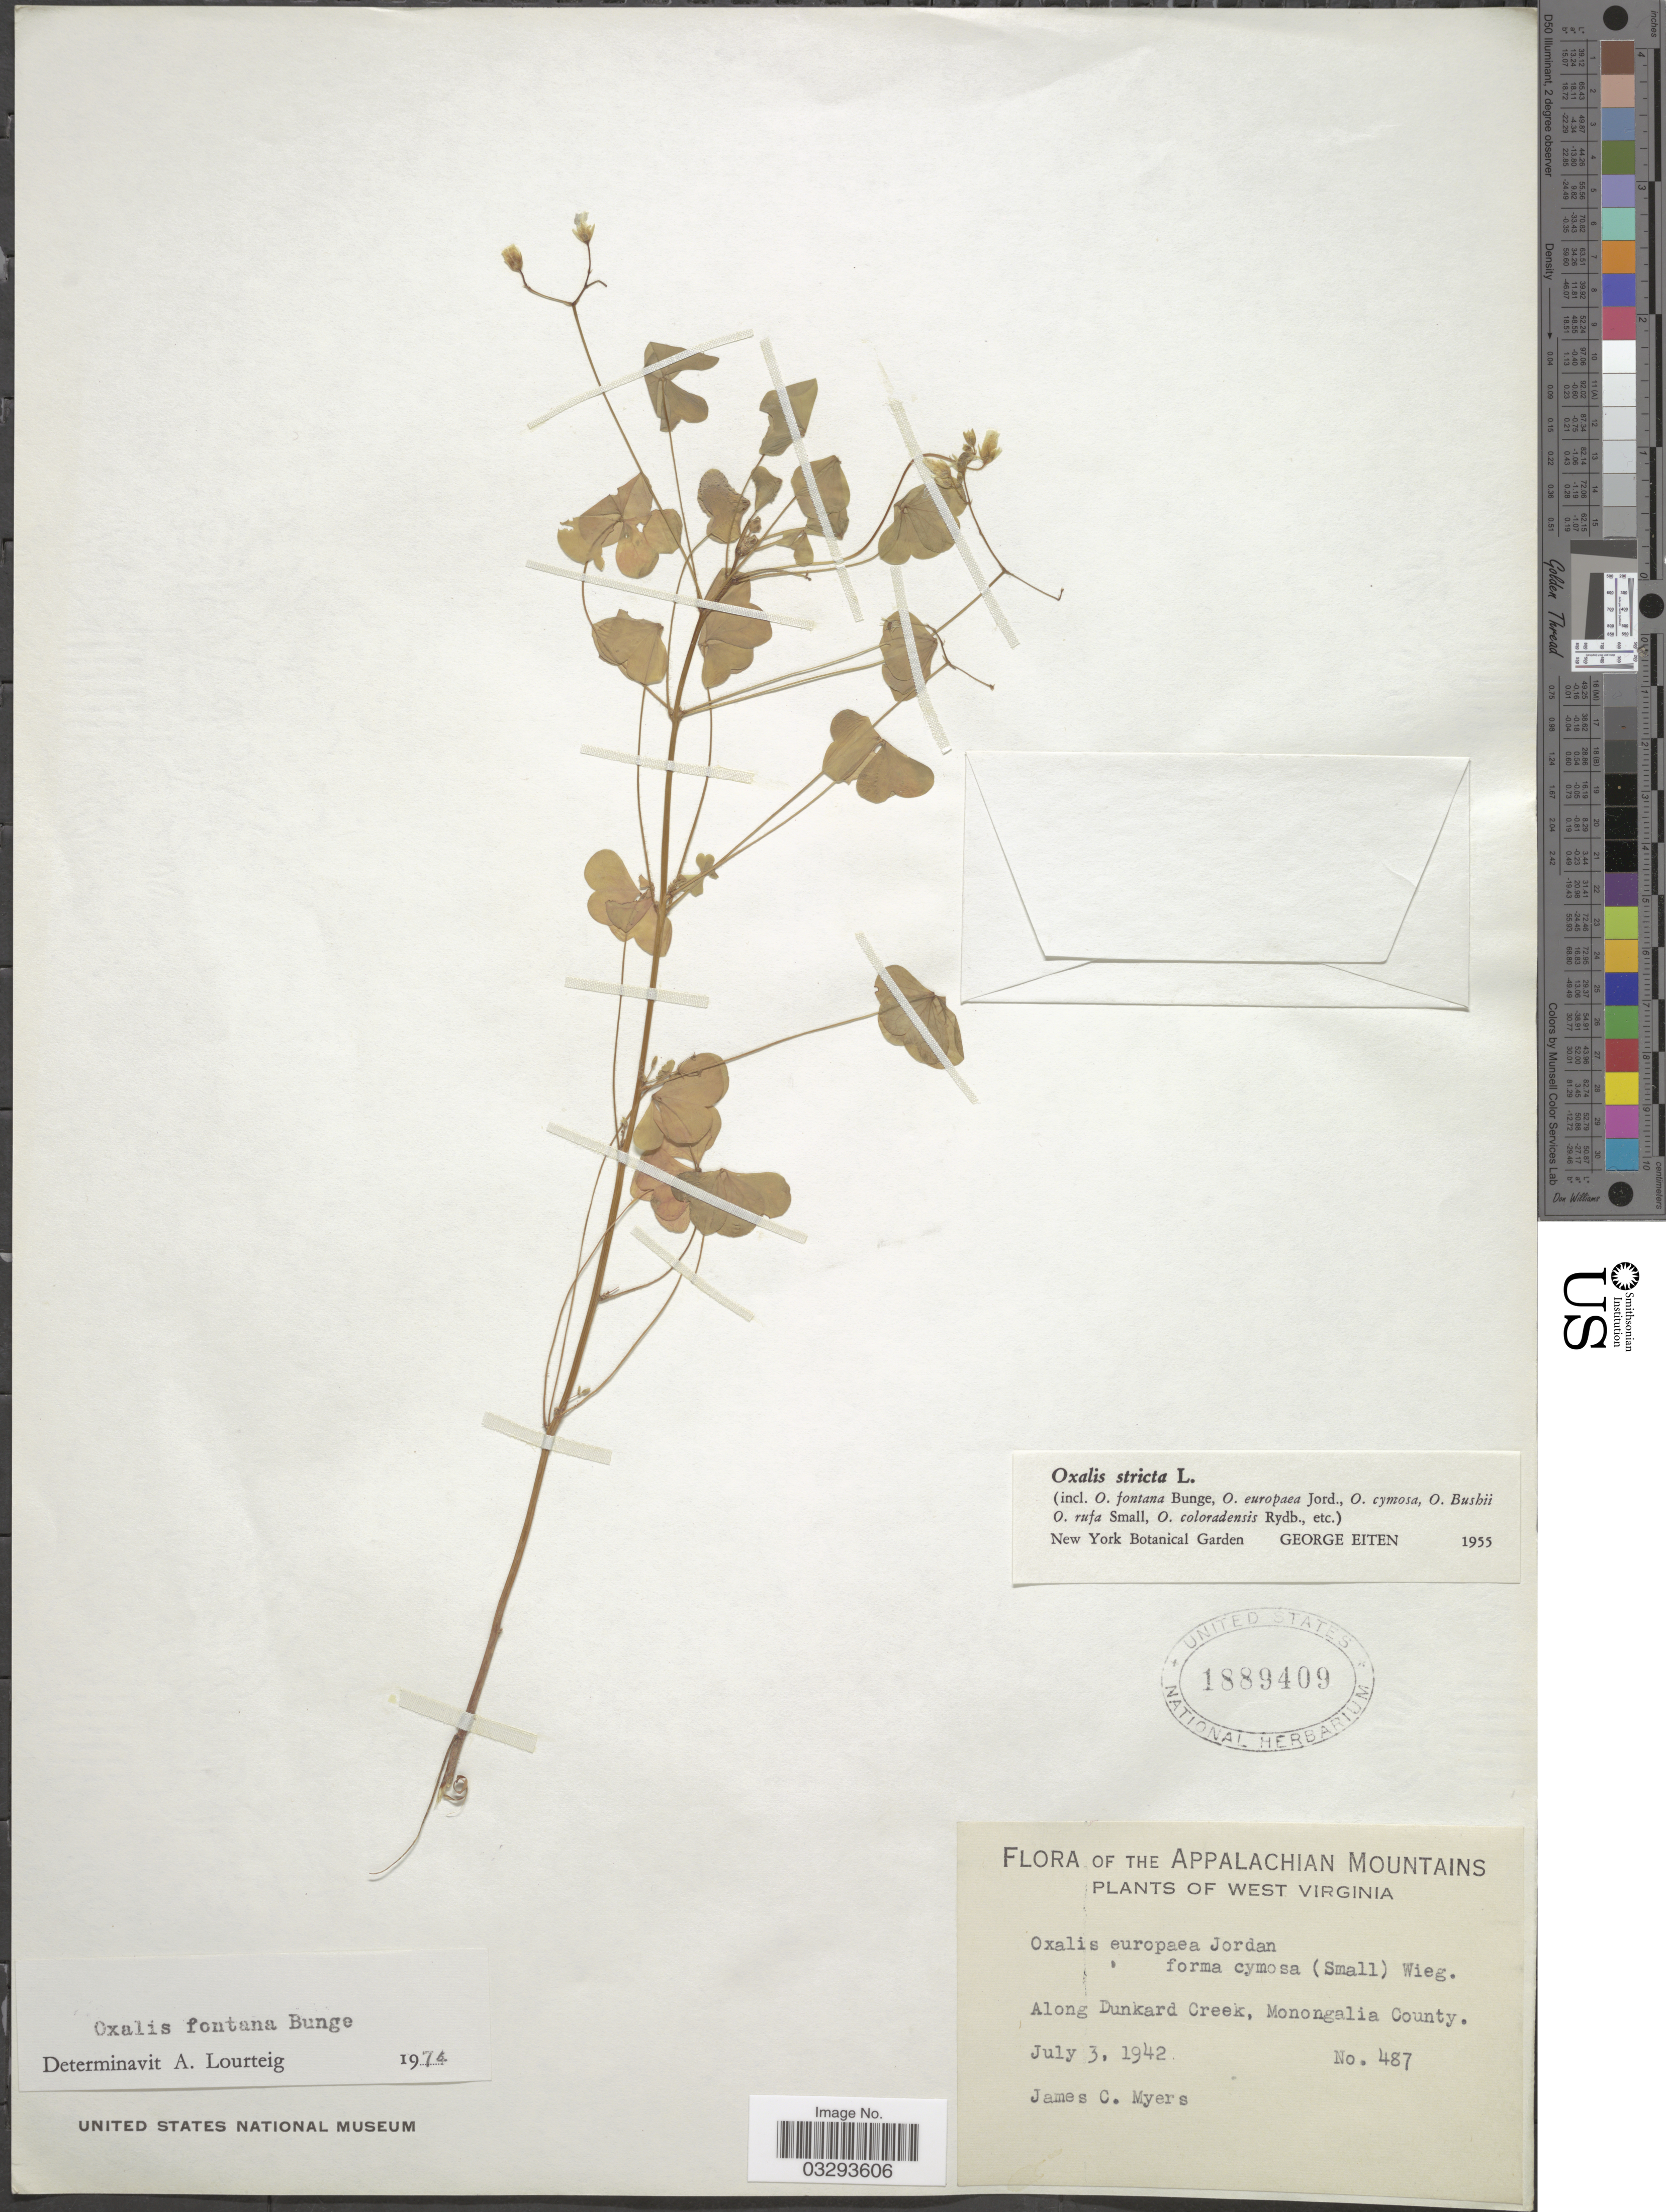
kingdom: Plantae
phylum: Tracheophyta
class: Magnoliopsida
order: Oxalidales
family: Oxalidaceae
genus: Oxalis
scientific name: Oxalis fontana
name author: Bunge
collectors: J. C. Myers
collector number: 487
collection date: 1942-07-03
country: United States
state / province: West Virginia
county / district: Monongalia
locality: Appalachian Mountains. Along Dunkard Creek, Monongalia County.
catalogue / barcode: US 1889409